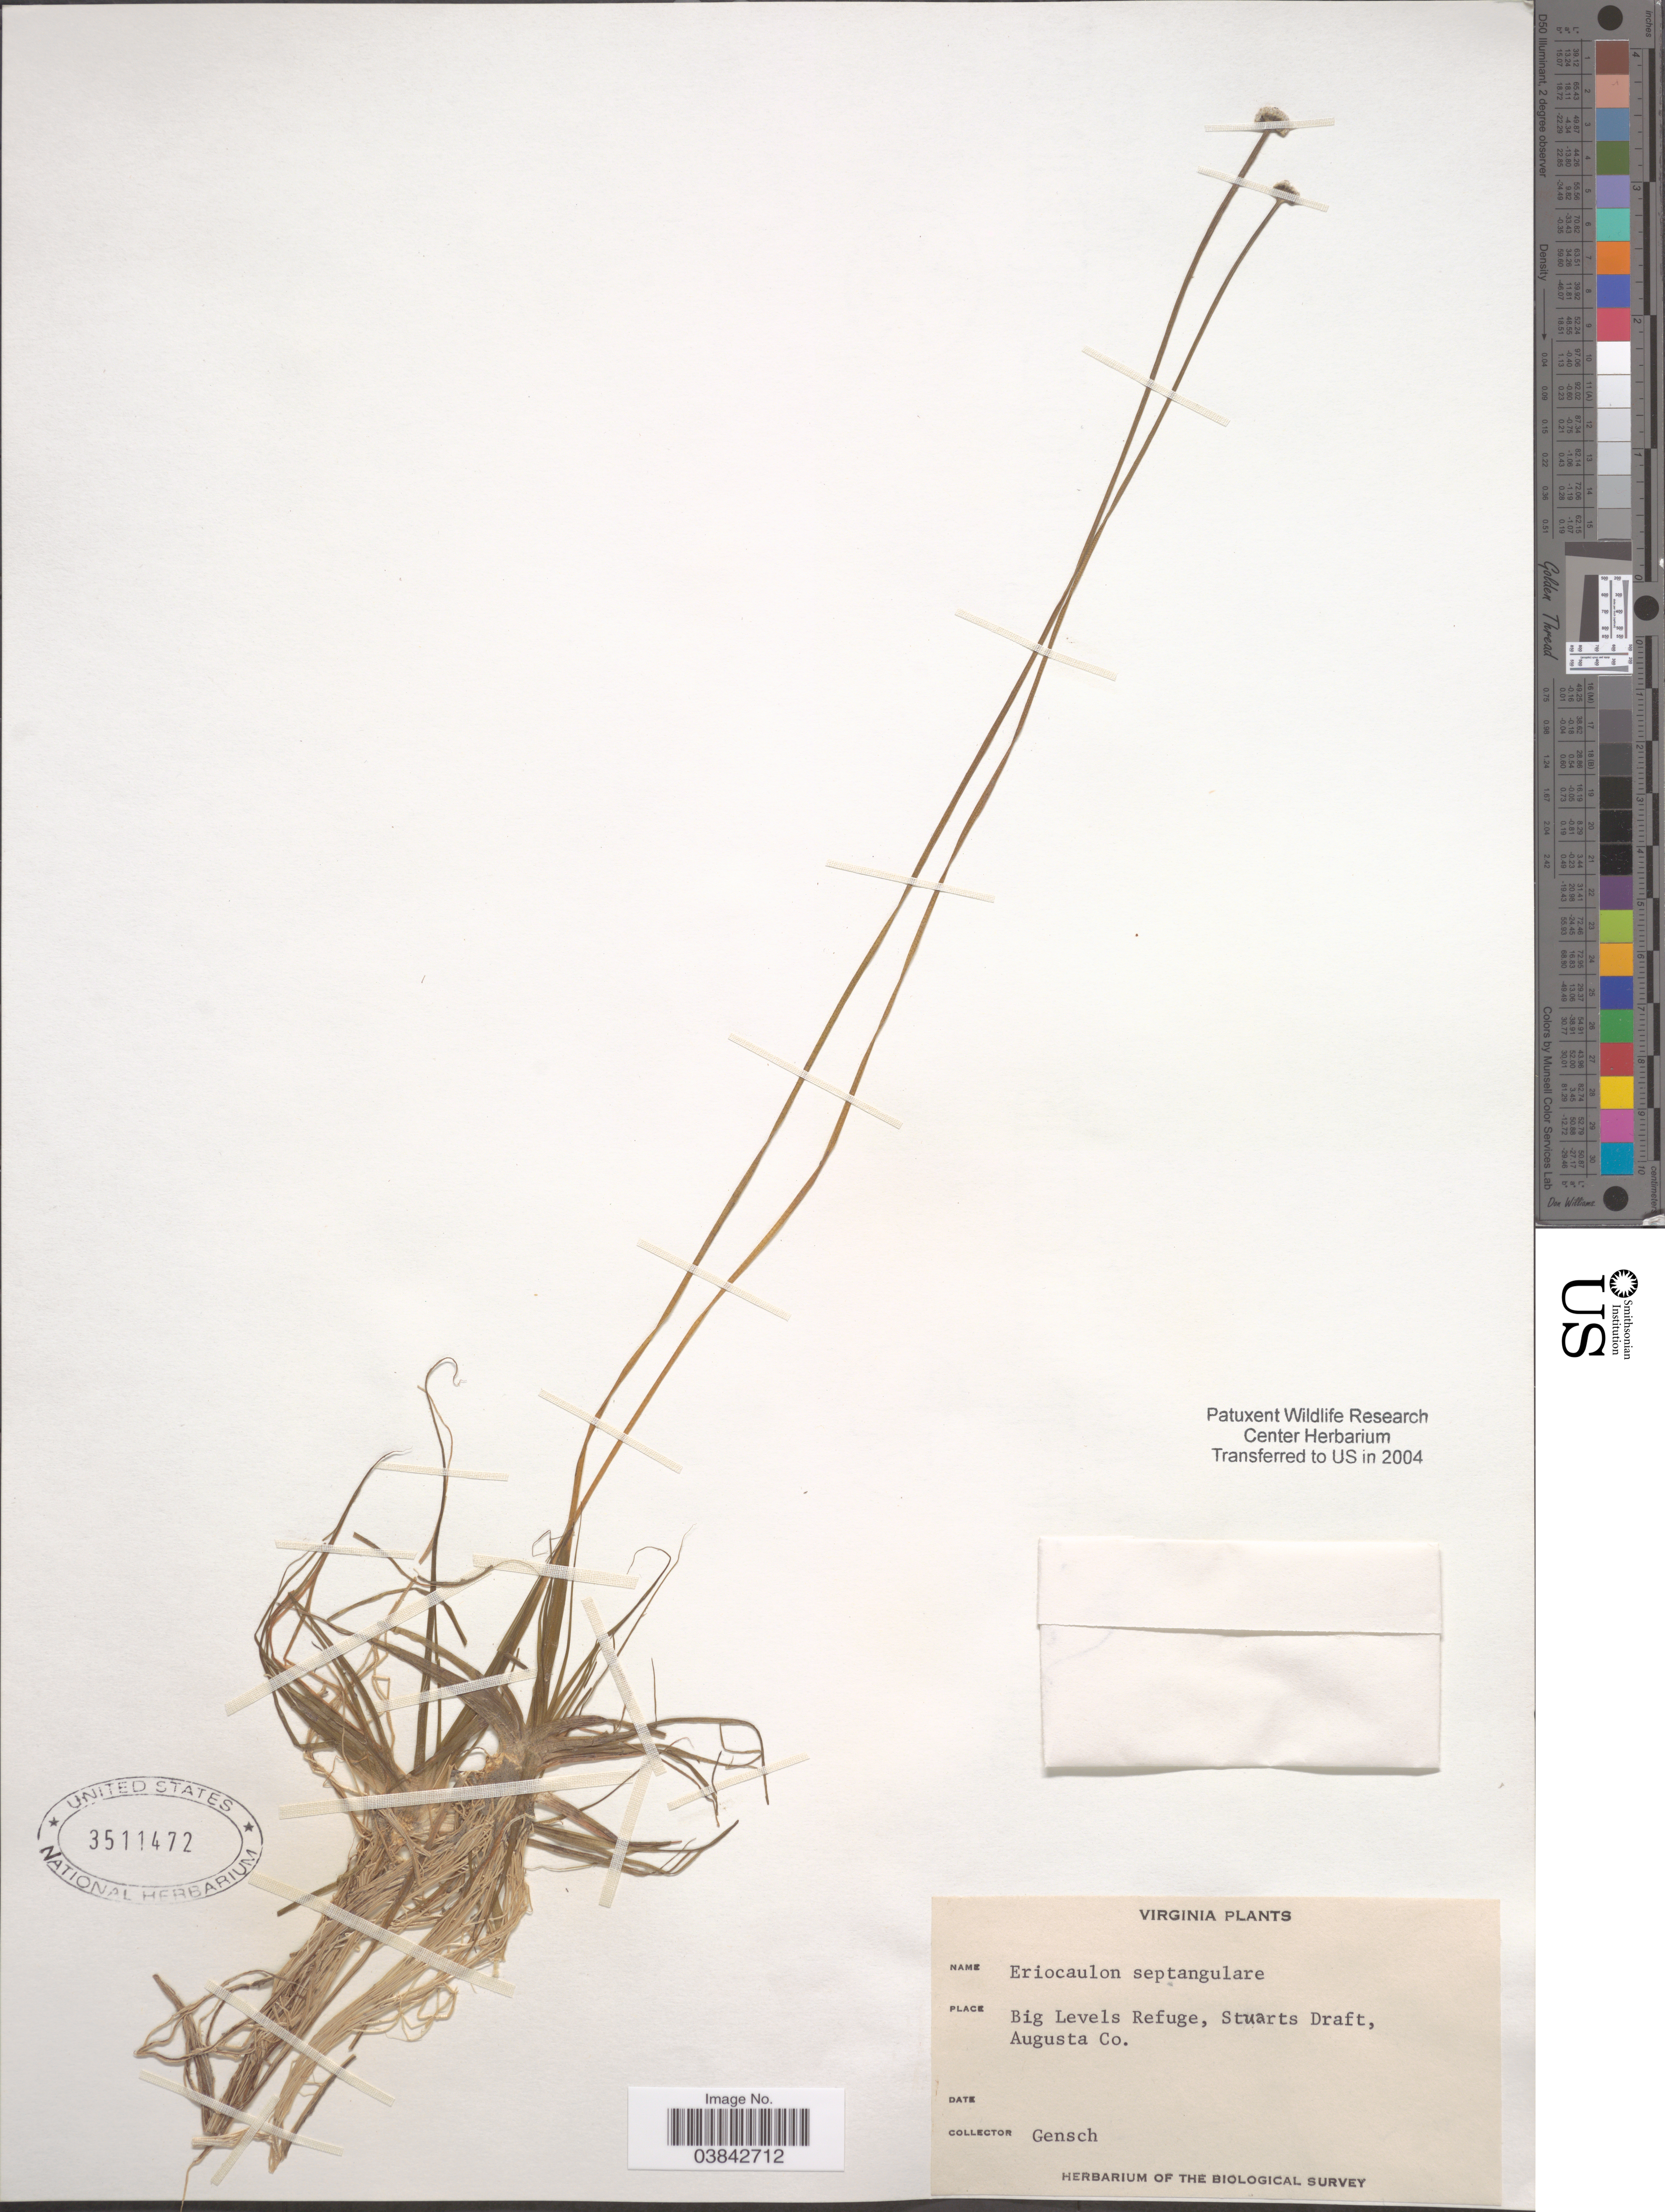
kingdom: Plantae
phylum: Tracheophyta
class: Liliopsida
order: Poales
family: Eriocaulaceae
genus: Eriocaulon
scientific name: Eriocaulon aquaticum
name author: (Hill) Druce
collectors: -. Gensch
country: United States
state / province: Virginia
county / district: Augusta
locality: Big Levels Refuge, Stuarts Draft, Augusta Co.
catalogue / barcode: US 3511472